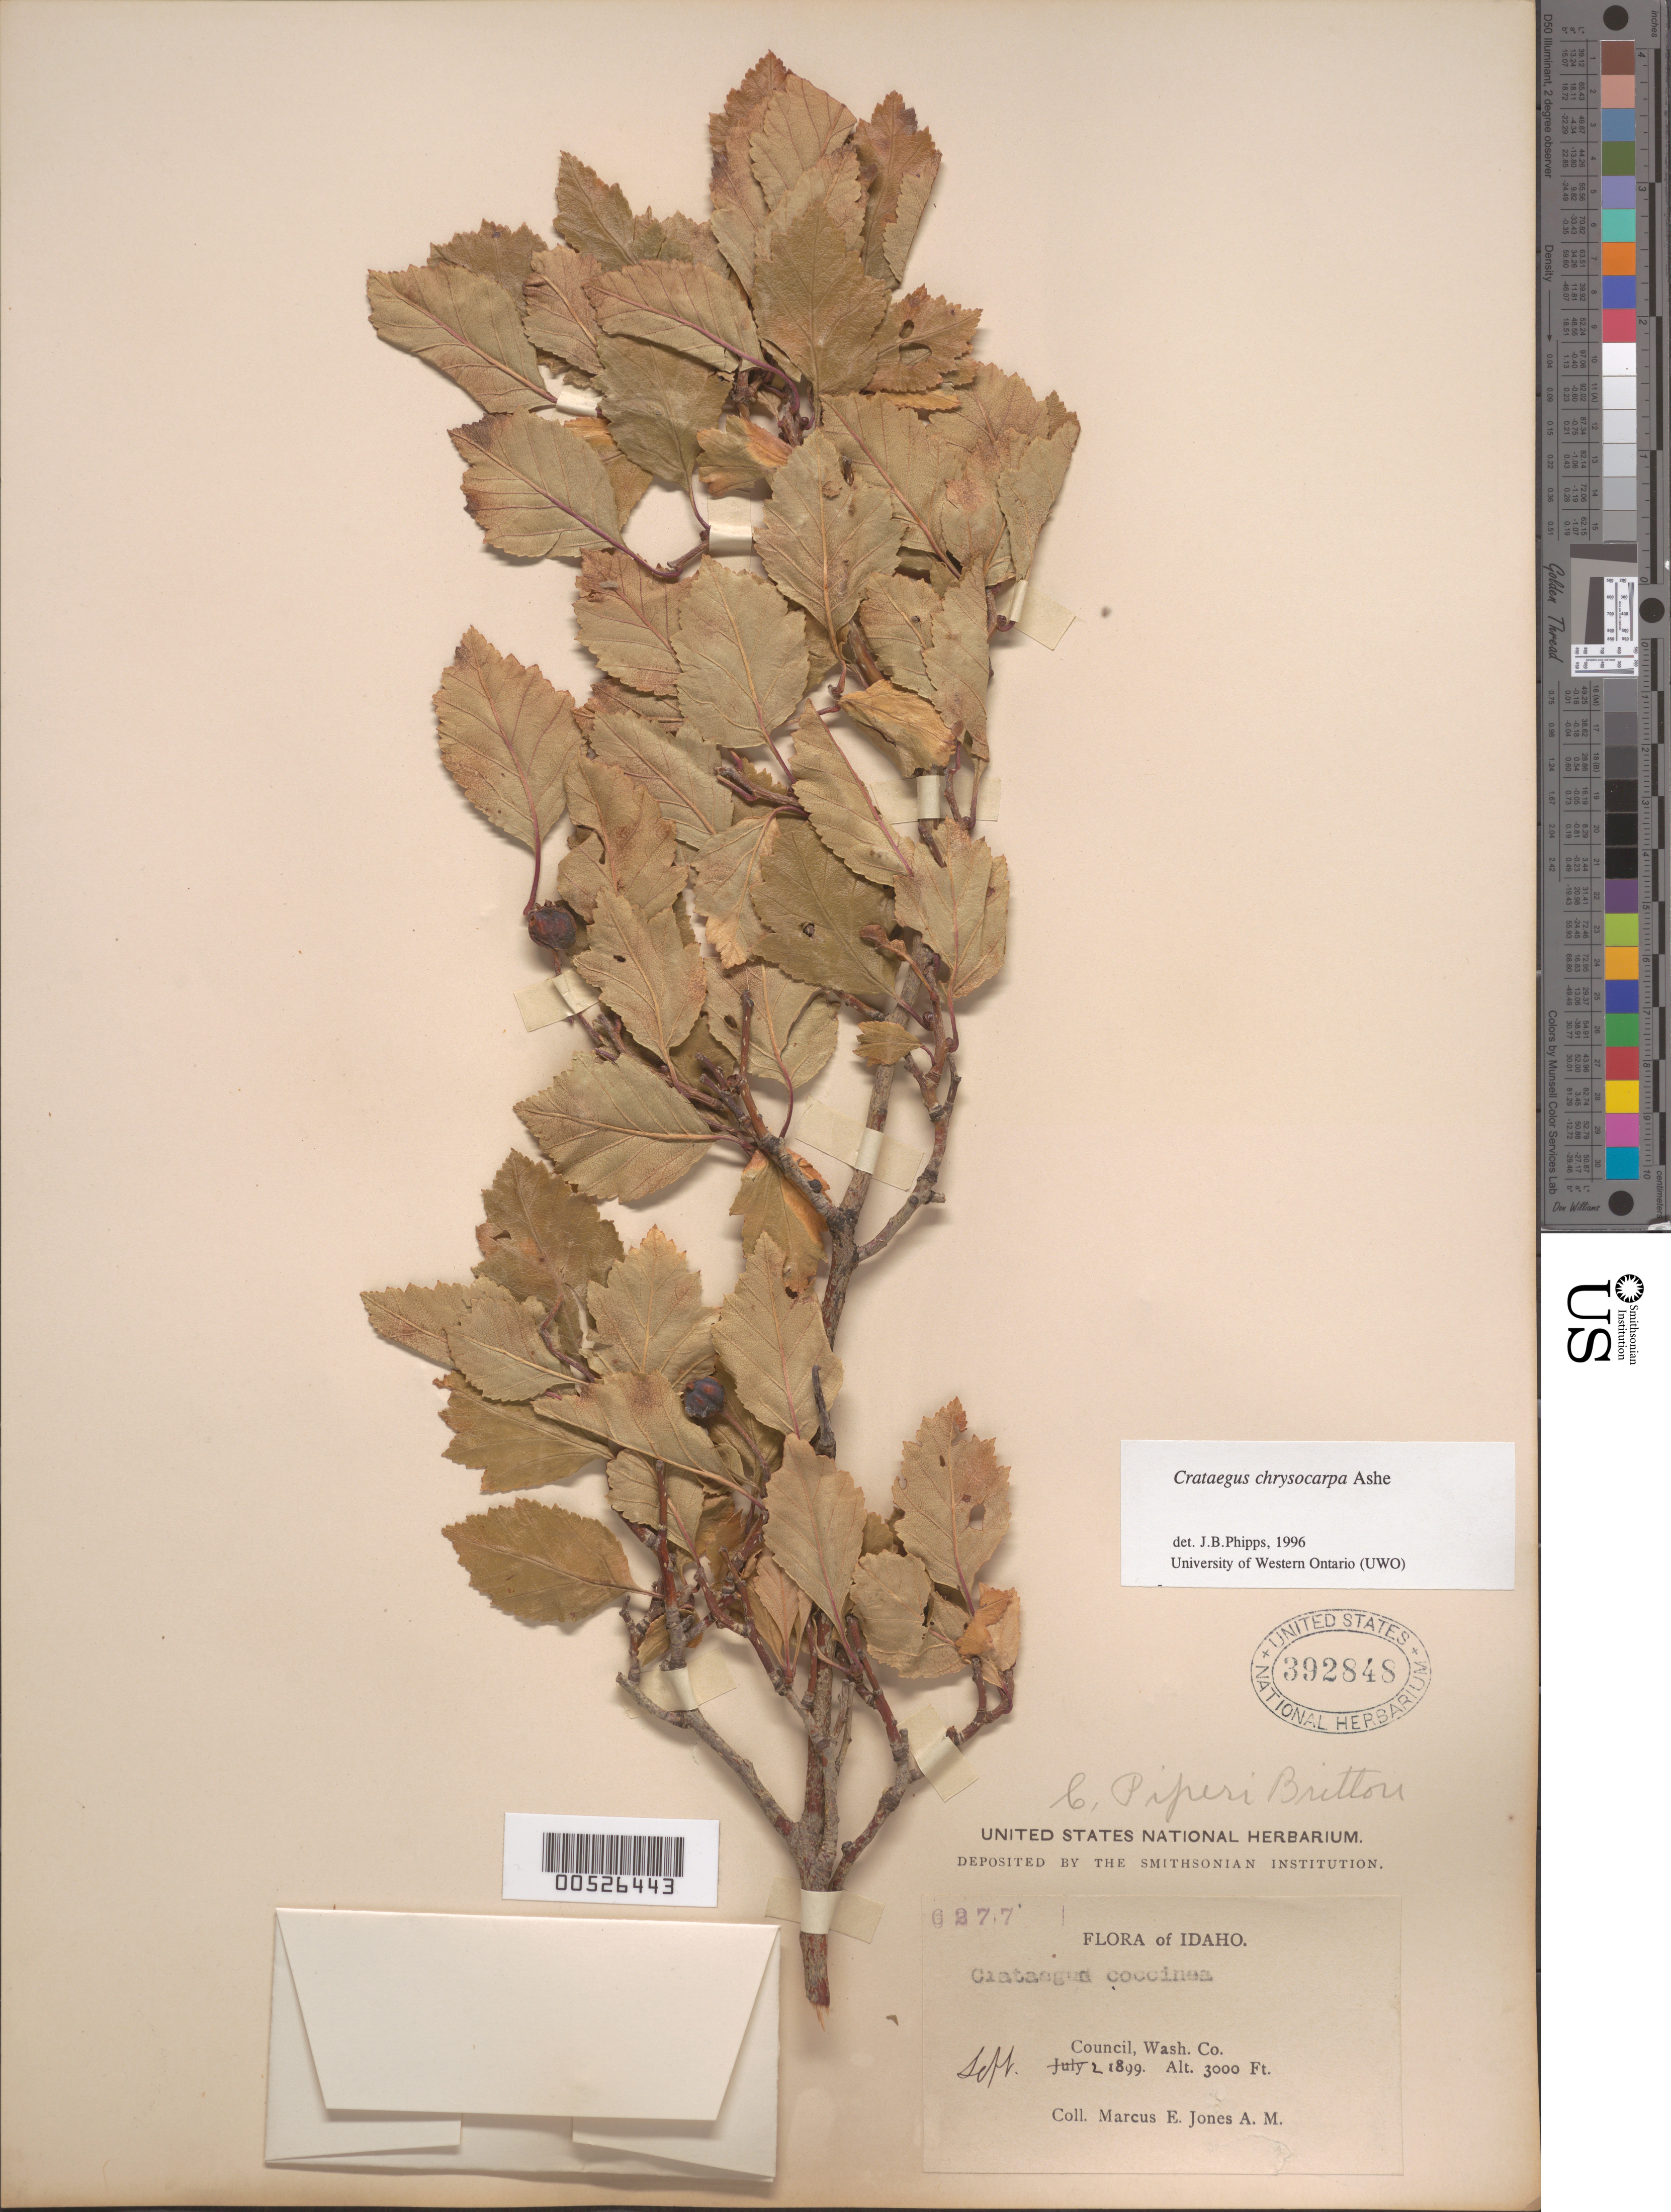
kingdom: Plantae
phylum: Tracheophyta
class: Magnoliopsida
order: Rosales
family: Rosaceae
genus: Crataegus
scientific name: Crataegus chrysocarpa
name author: Ashe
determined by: Phipps, James B., (UWO), University of Western Ontario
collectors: M. E. Jones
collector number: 6277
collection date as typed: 02 Sep 1899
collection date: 1899-09-02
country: United States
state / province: Idaho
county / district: Washington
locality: Council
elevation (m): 914.4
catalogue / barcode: US 392848